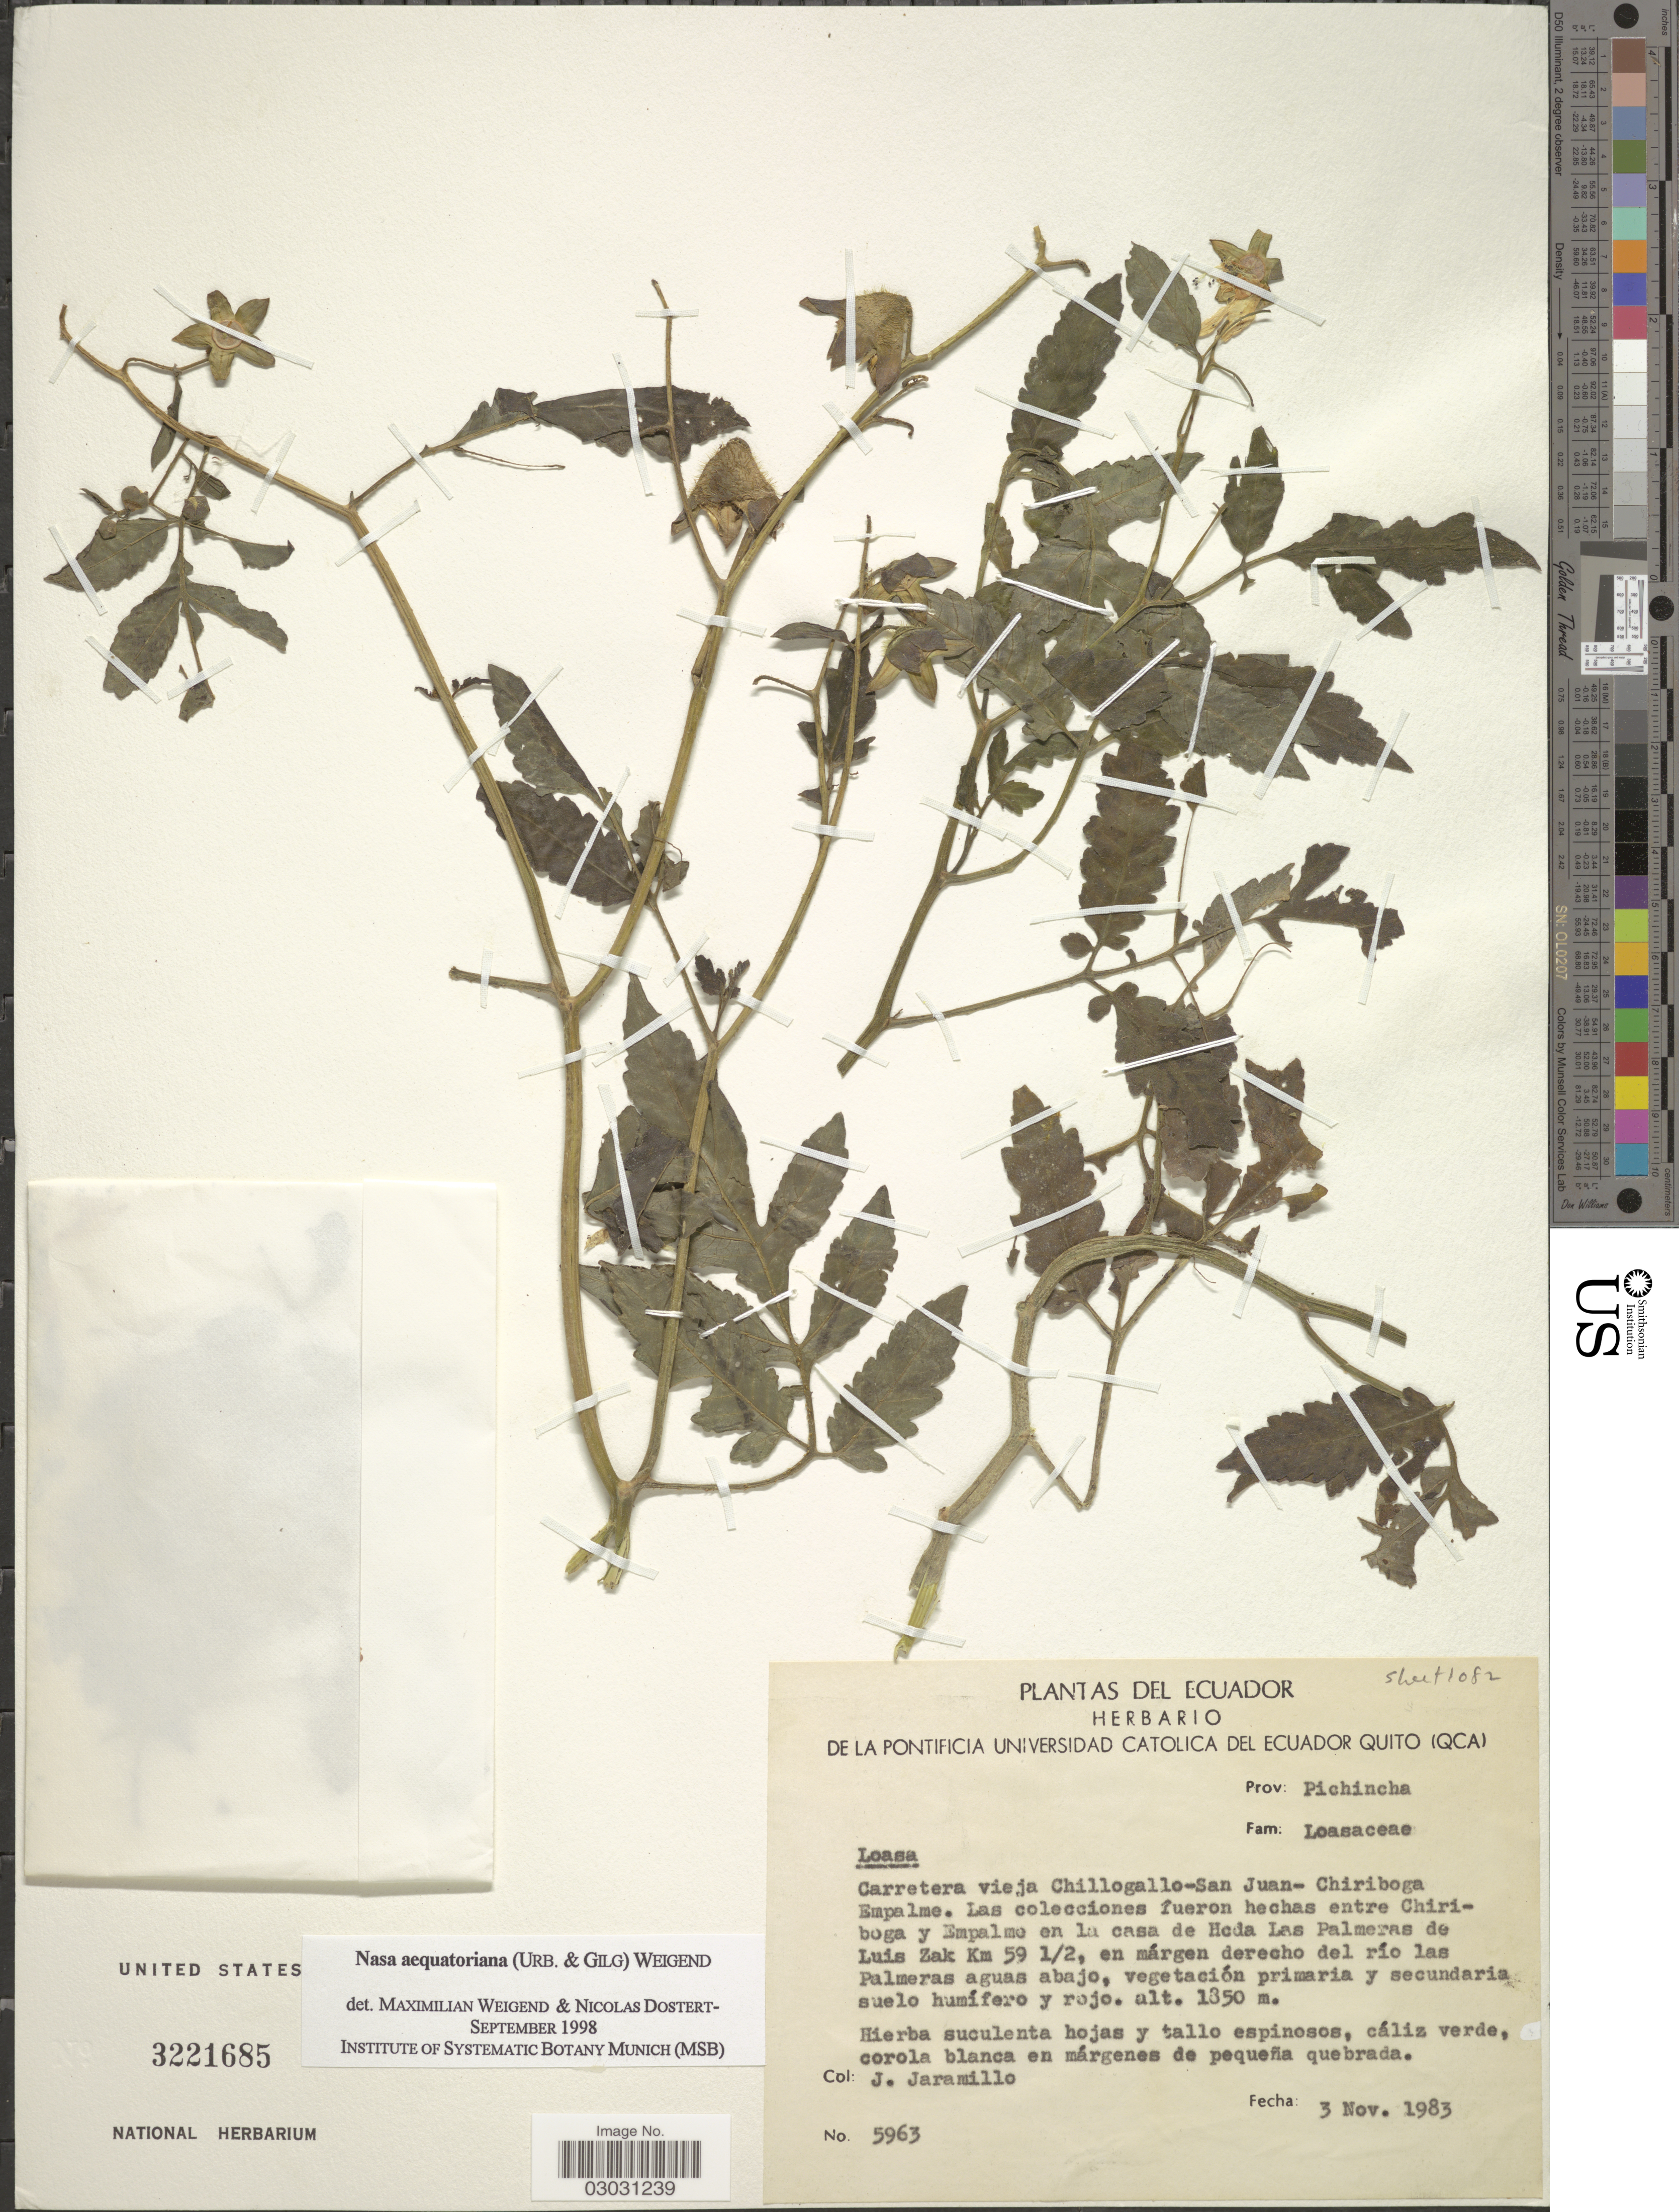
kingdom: Plantae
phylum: Tracheophyta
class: Magnoliopsida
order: Cornales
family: Loasaceae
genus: Nasa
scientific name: Nasa aequatoriana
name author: (Urb. & Gilg) Weigend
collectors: J. Jaramillo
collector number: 5963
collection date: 1983-11-03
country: Ecuador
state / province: Pichincha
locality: Prov. Pichincha, Carretera vieja Chillogallo-San Juan-Chiriboga Empalme. Las colecciones fueron hechas entre Chiriboga y Empalme en la casa de Hcda Las Palmeras de Luis Zak Km 59 ½, en márgen derecho del río las Palmeras aguas abajo.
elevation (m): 1850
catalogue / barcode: US 3221685